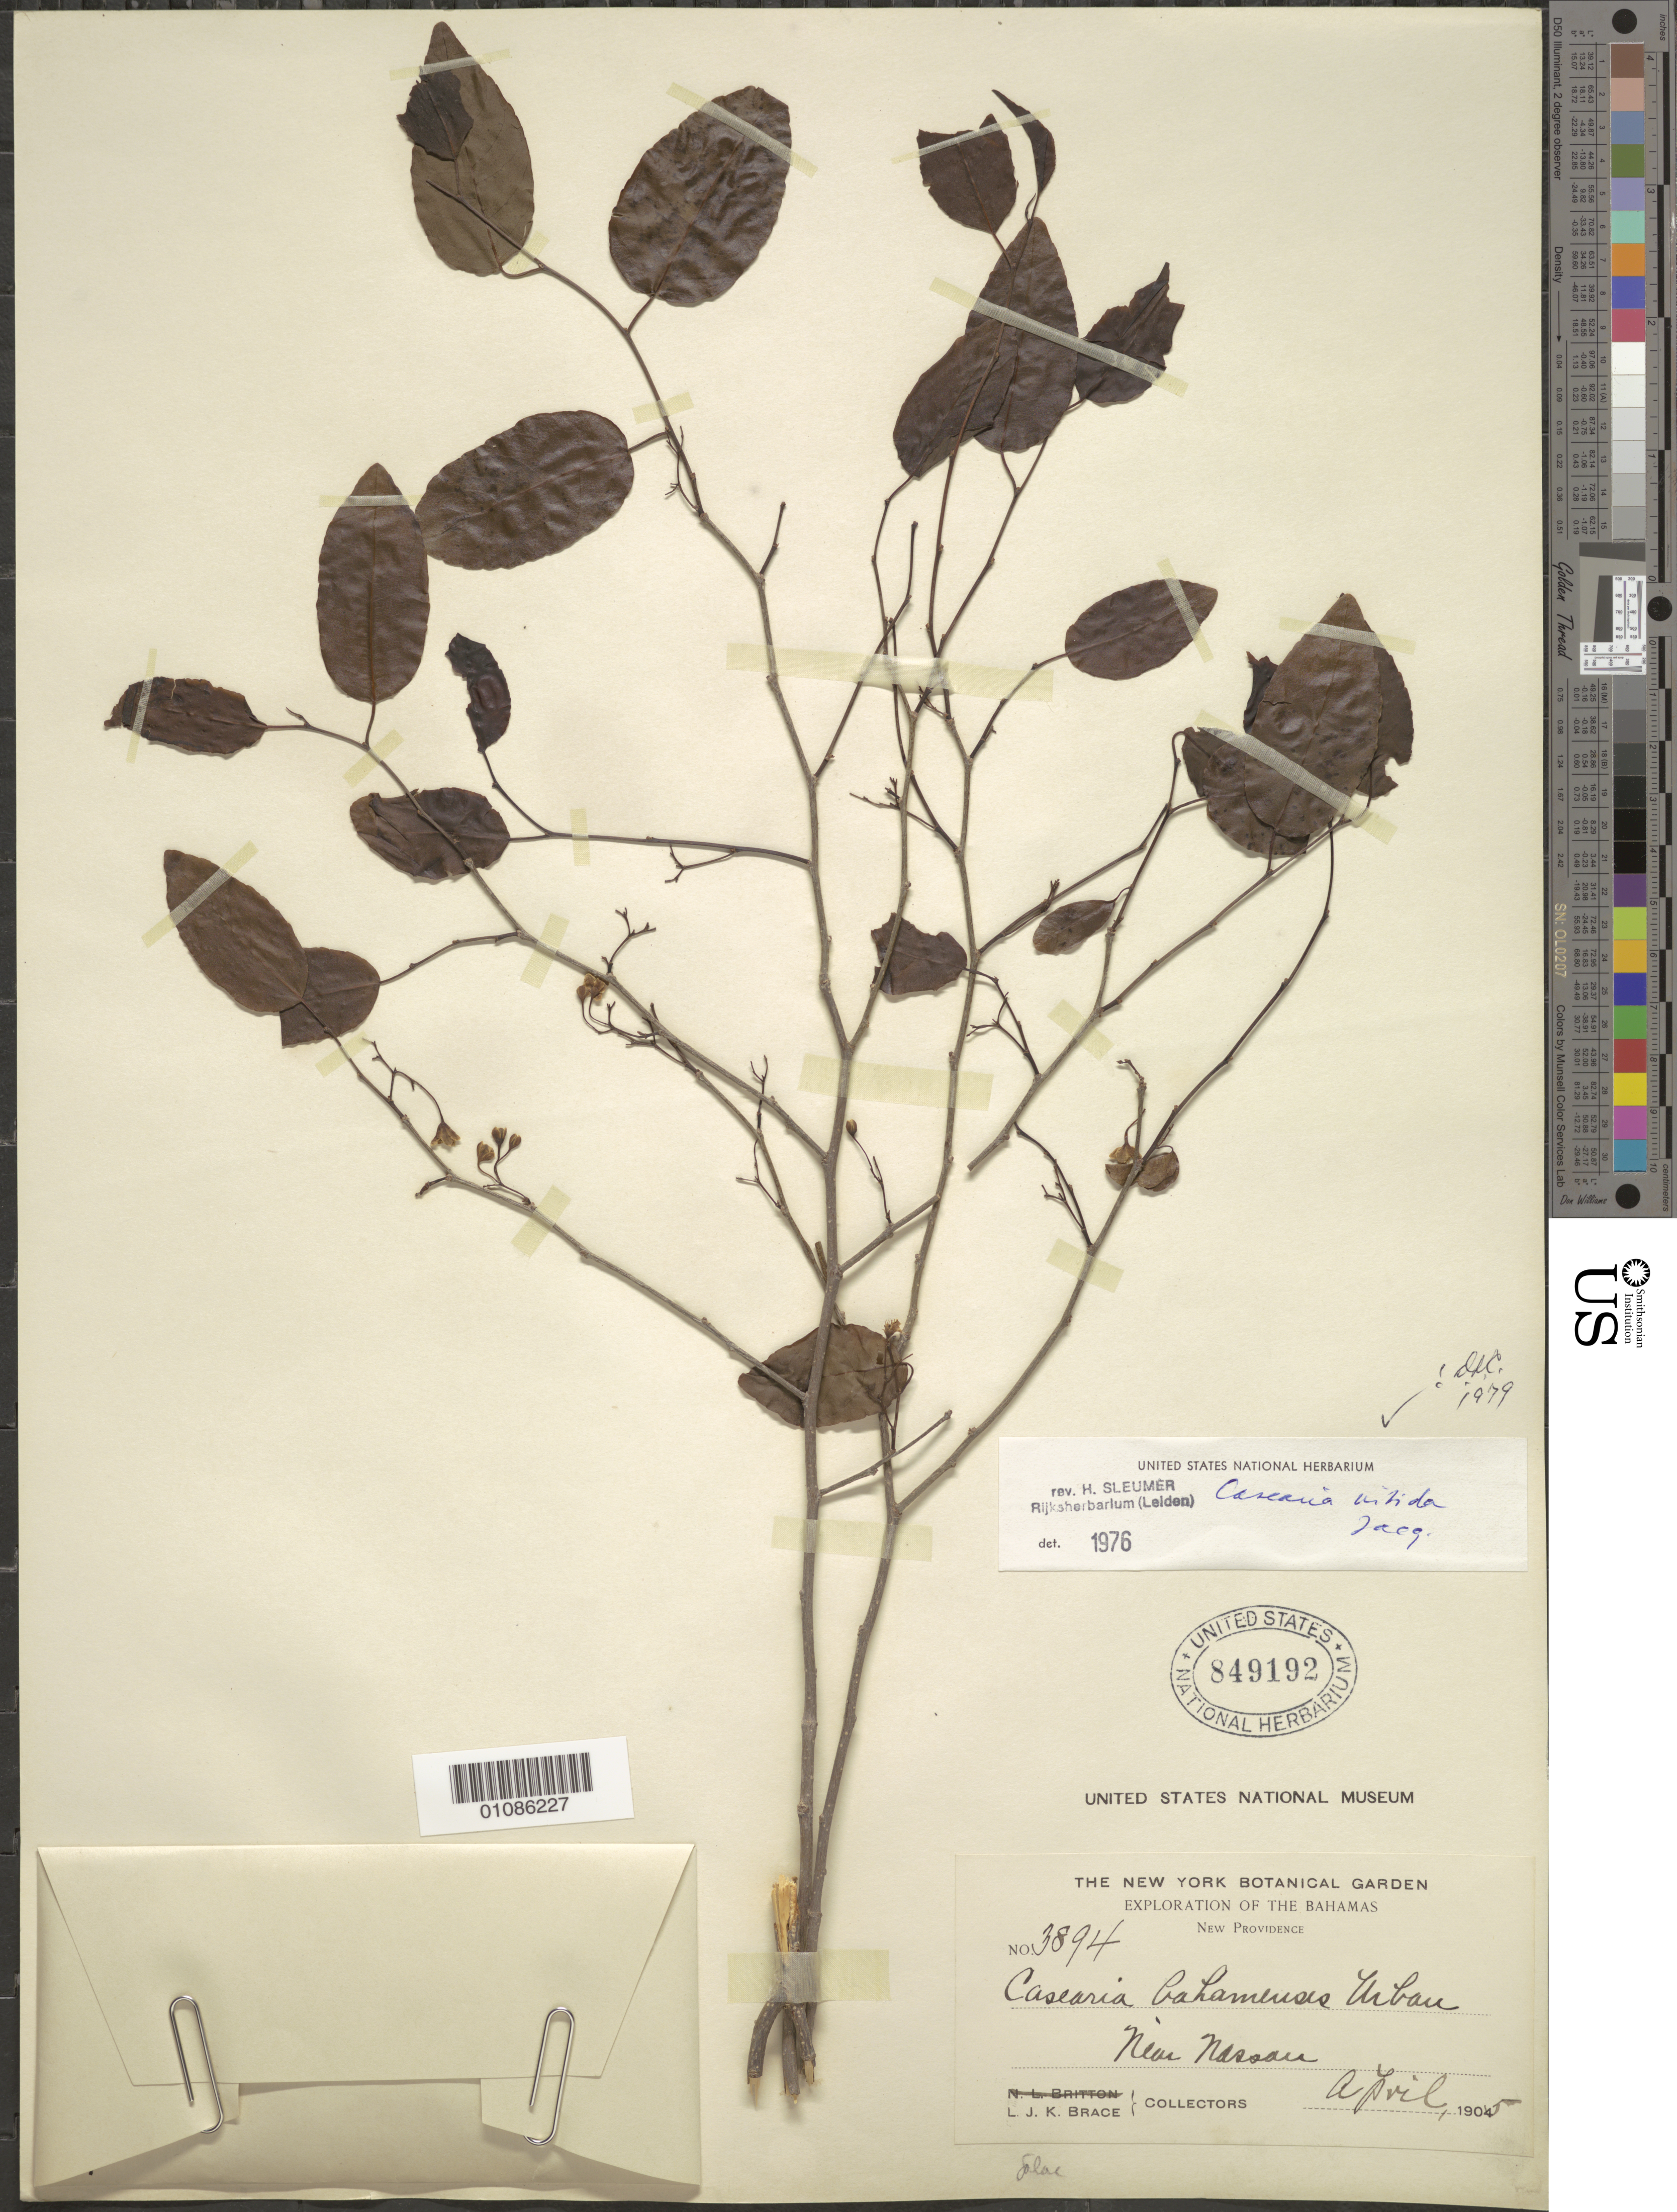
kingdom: Plantae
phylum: Tracheophyta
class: Magnoliopsida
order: Malpighiales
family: Salicaceae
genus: Casearia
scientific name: Casearia bahamensis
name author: Urb.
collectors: L. J. K. Brace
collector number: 3894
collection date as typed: Apr 1904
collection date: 1904-04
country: Bahamas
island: New Providence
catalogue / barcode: US 849192